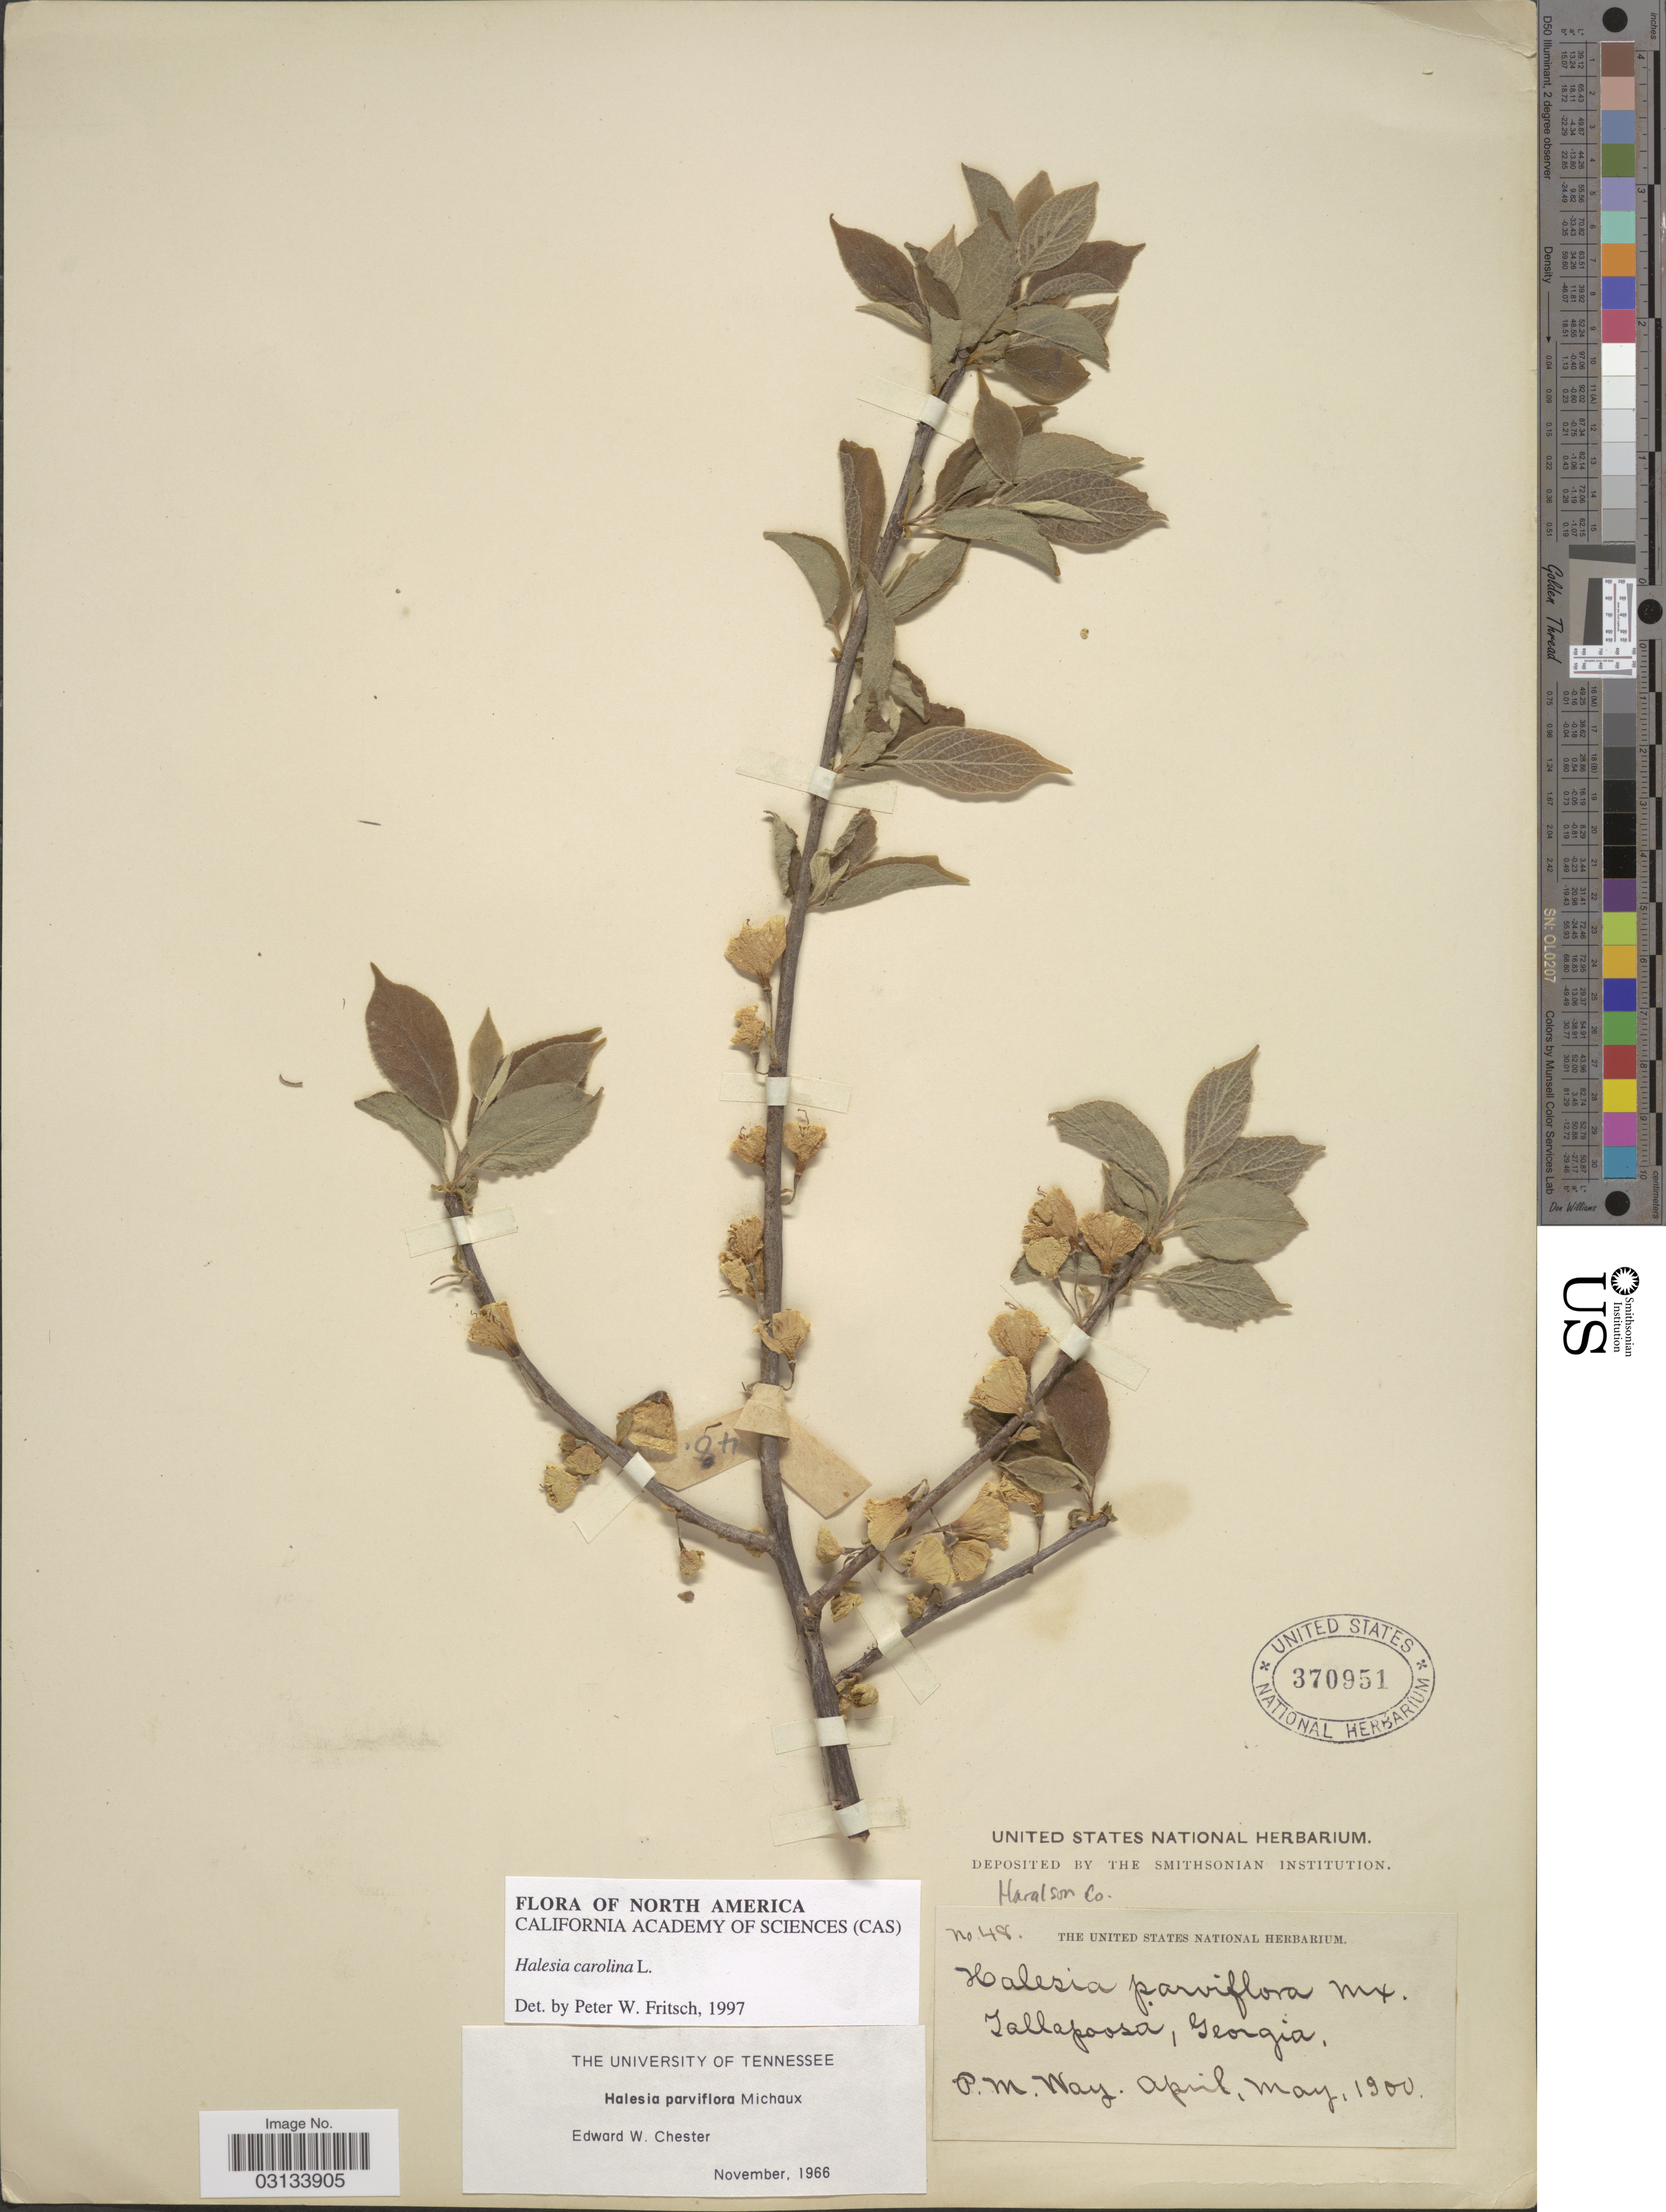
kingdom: Plantae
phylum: Tracheophyta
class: Magnoliopsida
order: Ericales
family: Styracaceae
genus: Halesia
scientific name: Halesia carolina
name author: L.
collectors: P. Way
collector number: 48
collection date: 1900-04/1900-05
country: United States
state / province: Georgia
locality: Haralson Co. Tallapoosa.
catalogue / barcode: US 370951